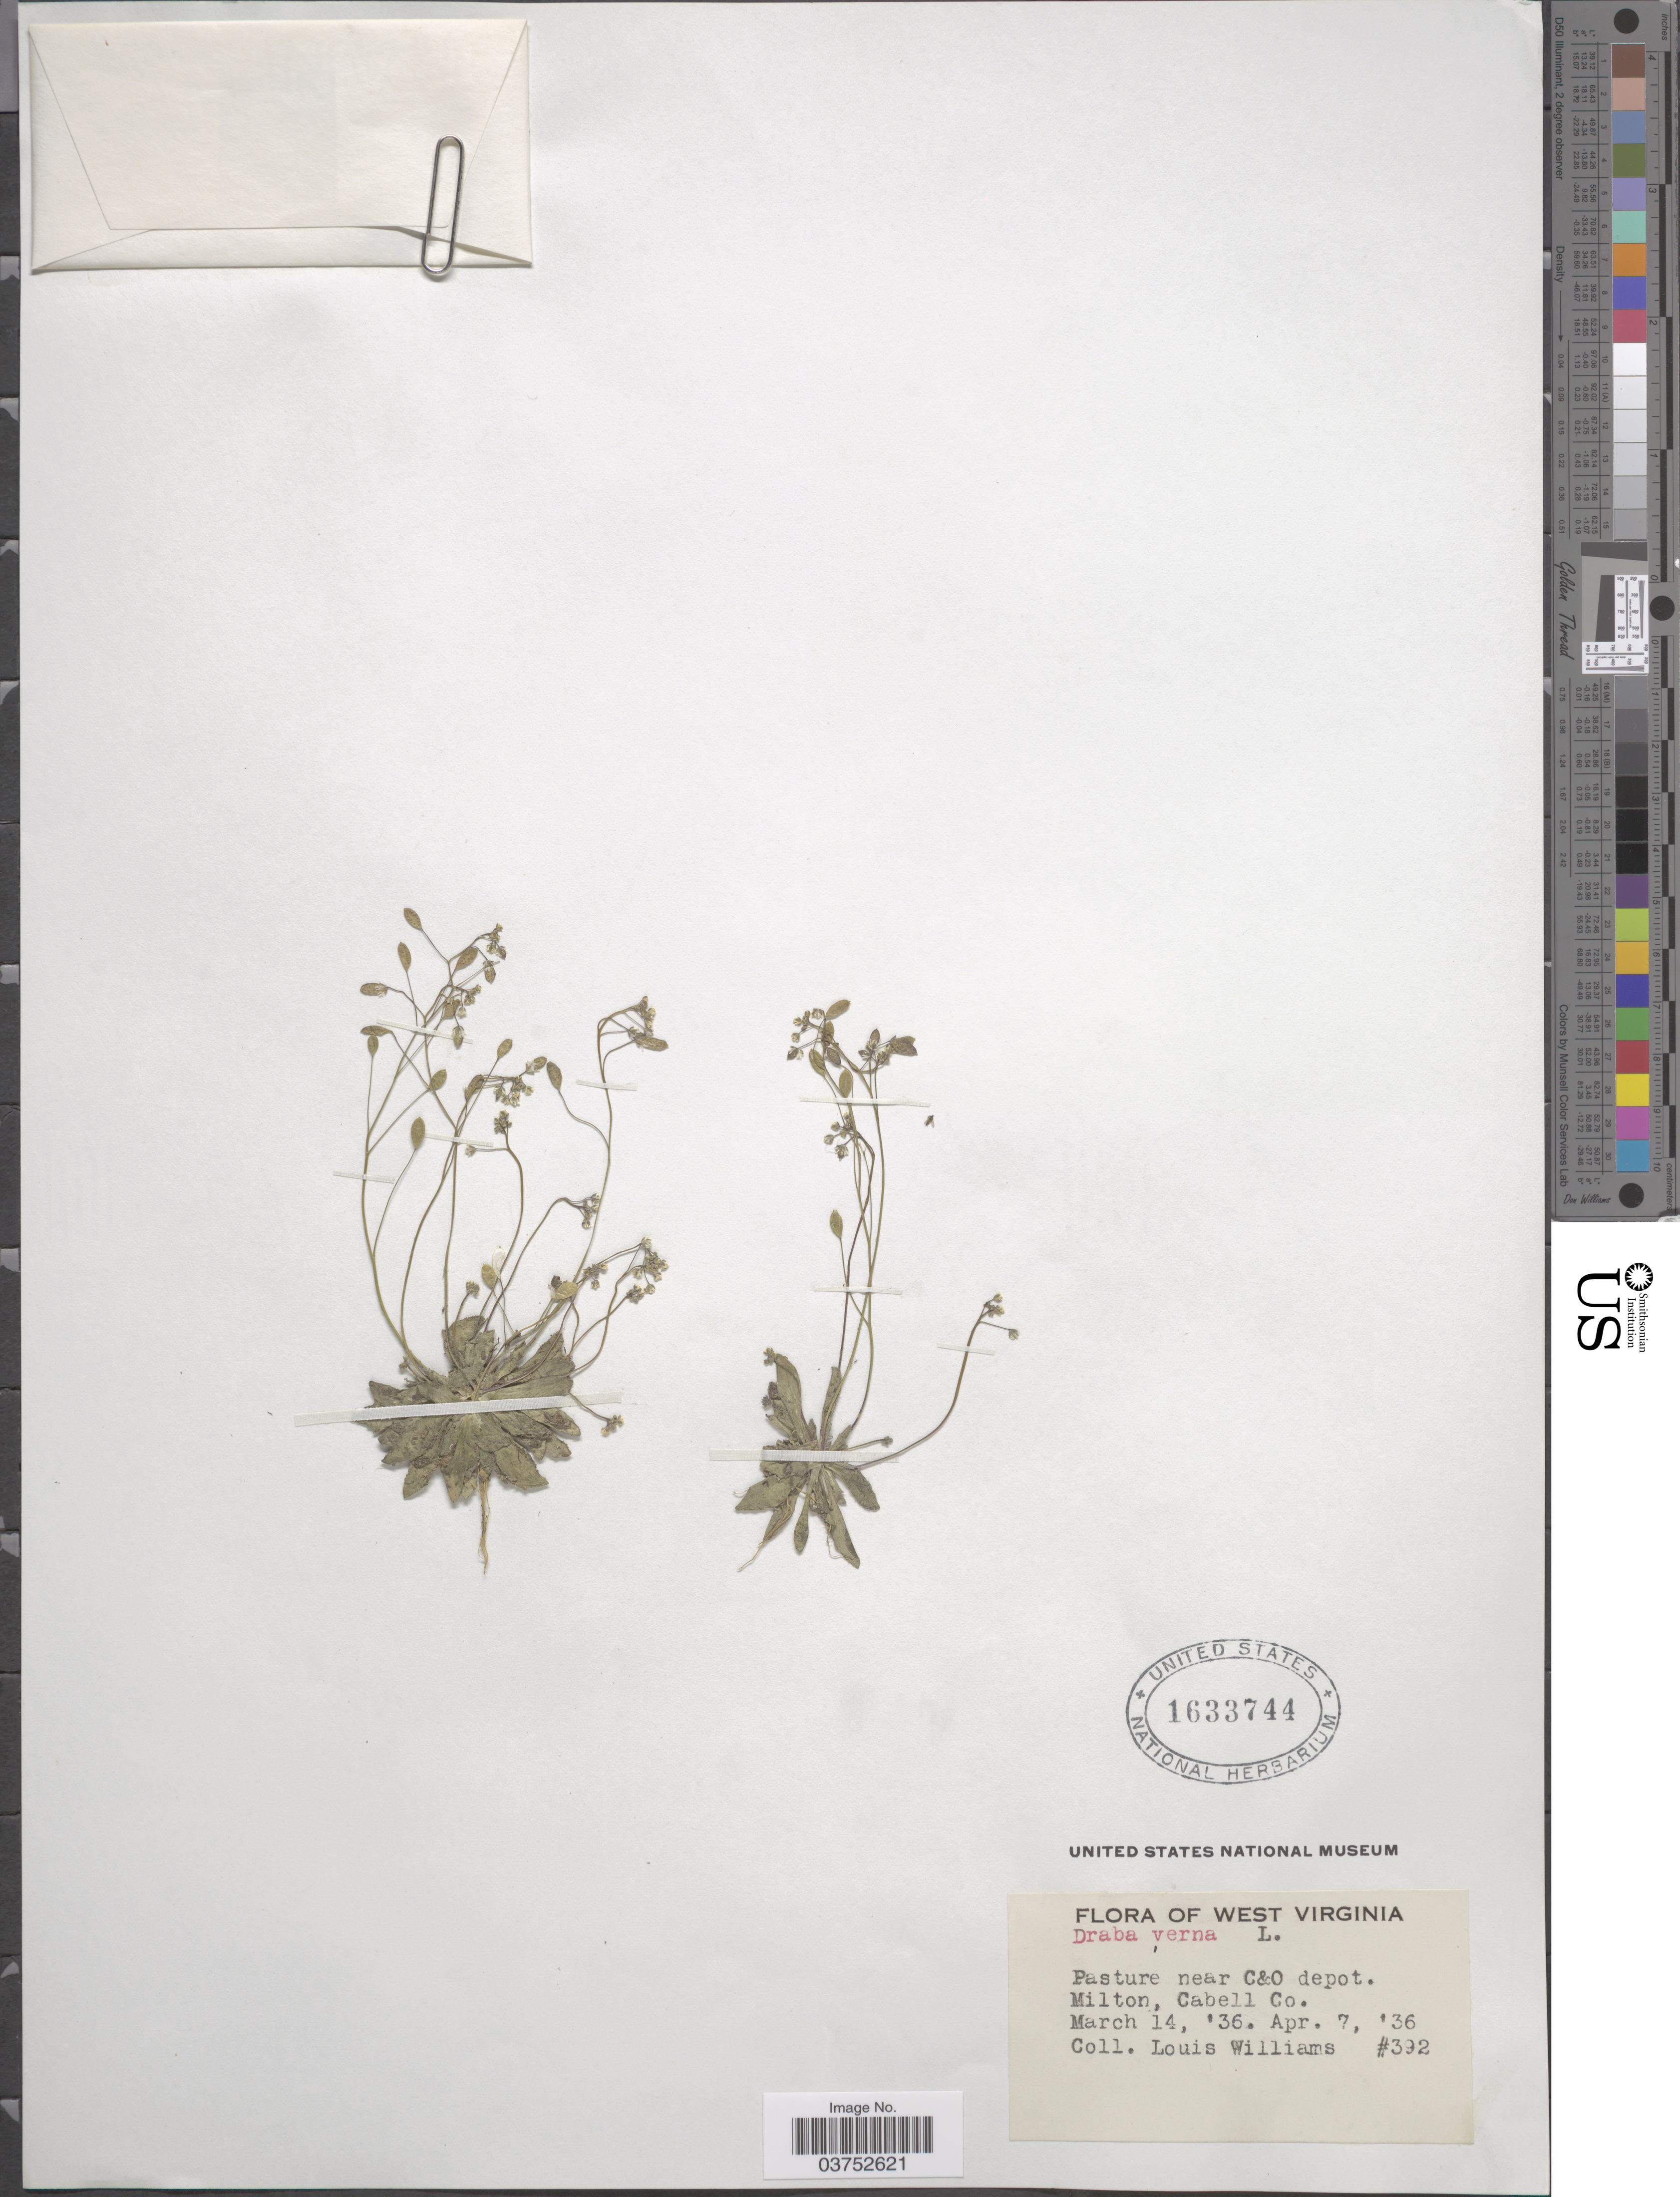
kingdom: Plantae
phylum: Tracheophyta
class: Magnoliopsida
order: Brassicales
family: Brassicaceae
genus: Draba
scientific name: Draba verna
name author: L.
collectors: L. G. Williams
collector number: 392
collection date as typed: Transcribed d/m/y: 14/3/36 to 7/4/36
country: United States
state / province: West Virginia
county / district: Cabell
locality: Pasture near C&O depot. Milton, Cabell Co.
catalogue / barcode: US 1633744